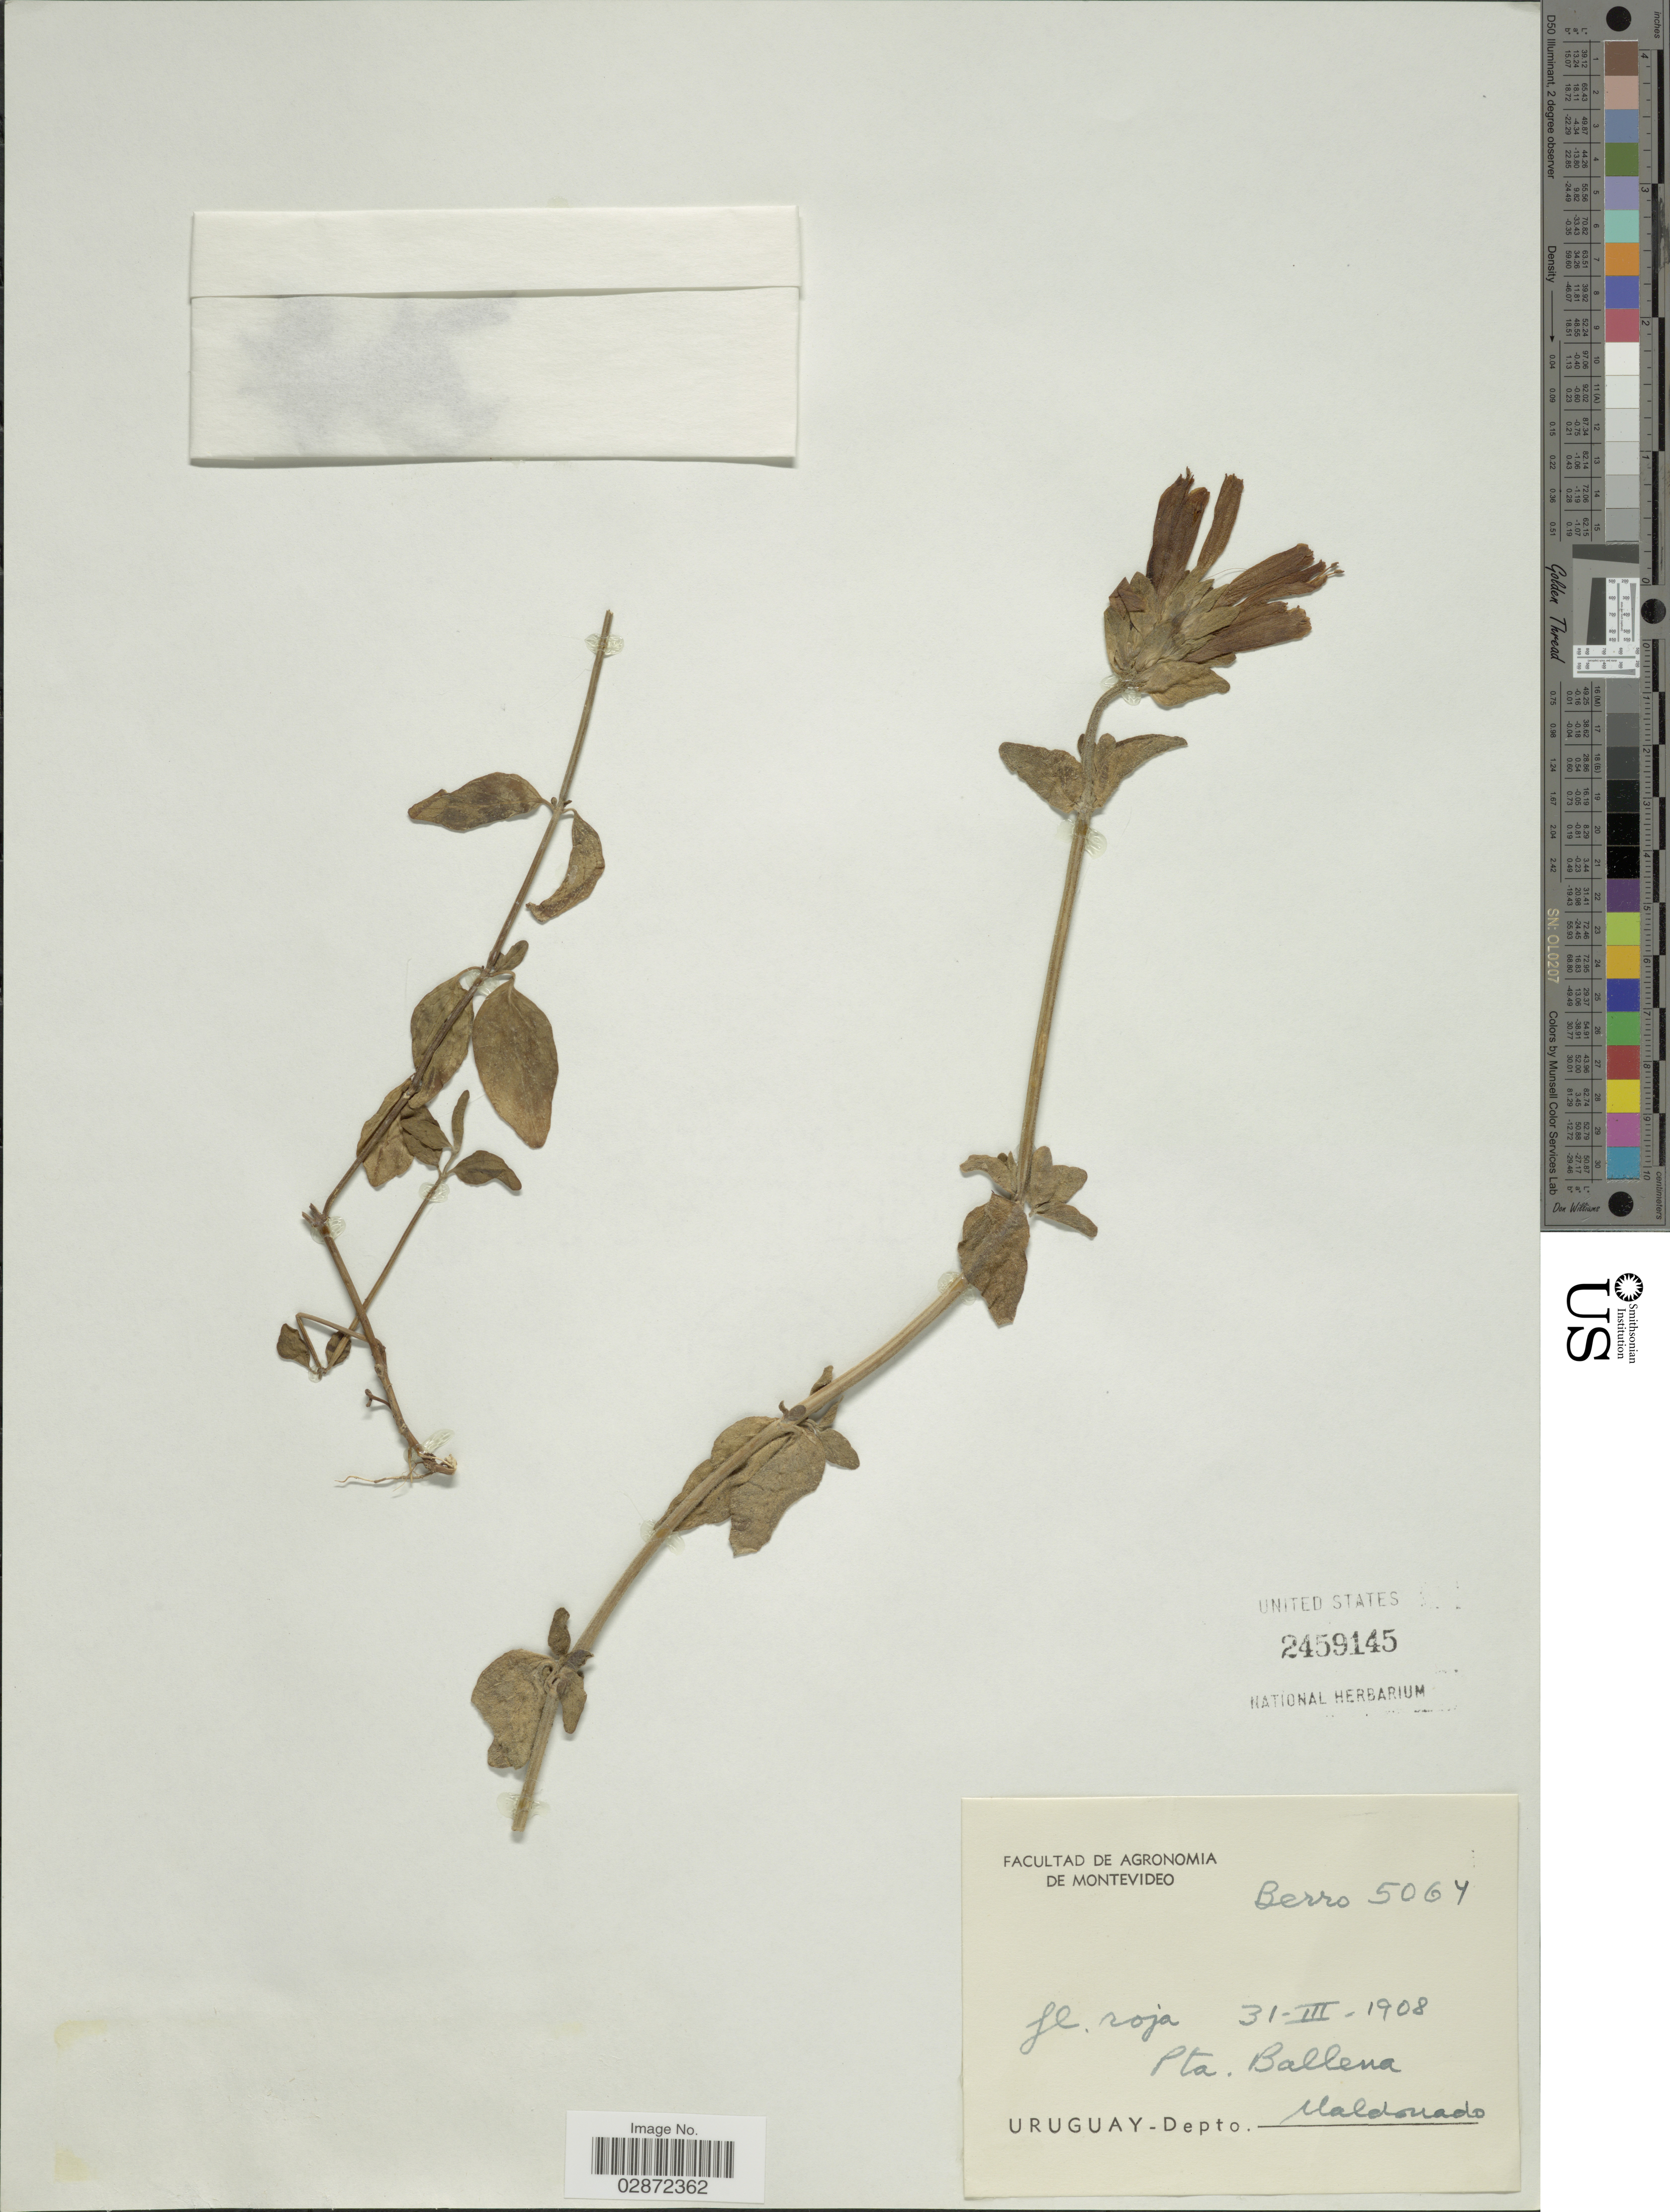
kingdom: Plantae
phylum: Tracheophyta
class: Magnoliopsida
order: Lamiales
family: Acanthaceae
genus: Dicliptera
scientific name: Dicliptera squarrosa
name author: Nees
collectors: Berro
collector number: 5064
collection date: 1908-03-31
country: Uruguay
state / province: Maldonado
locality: Pta. Ballena. Depto. Maldonado.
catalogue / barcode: US 2459145